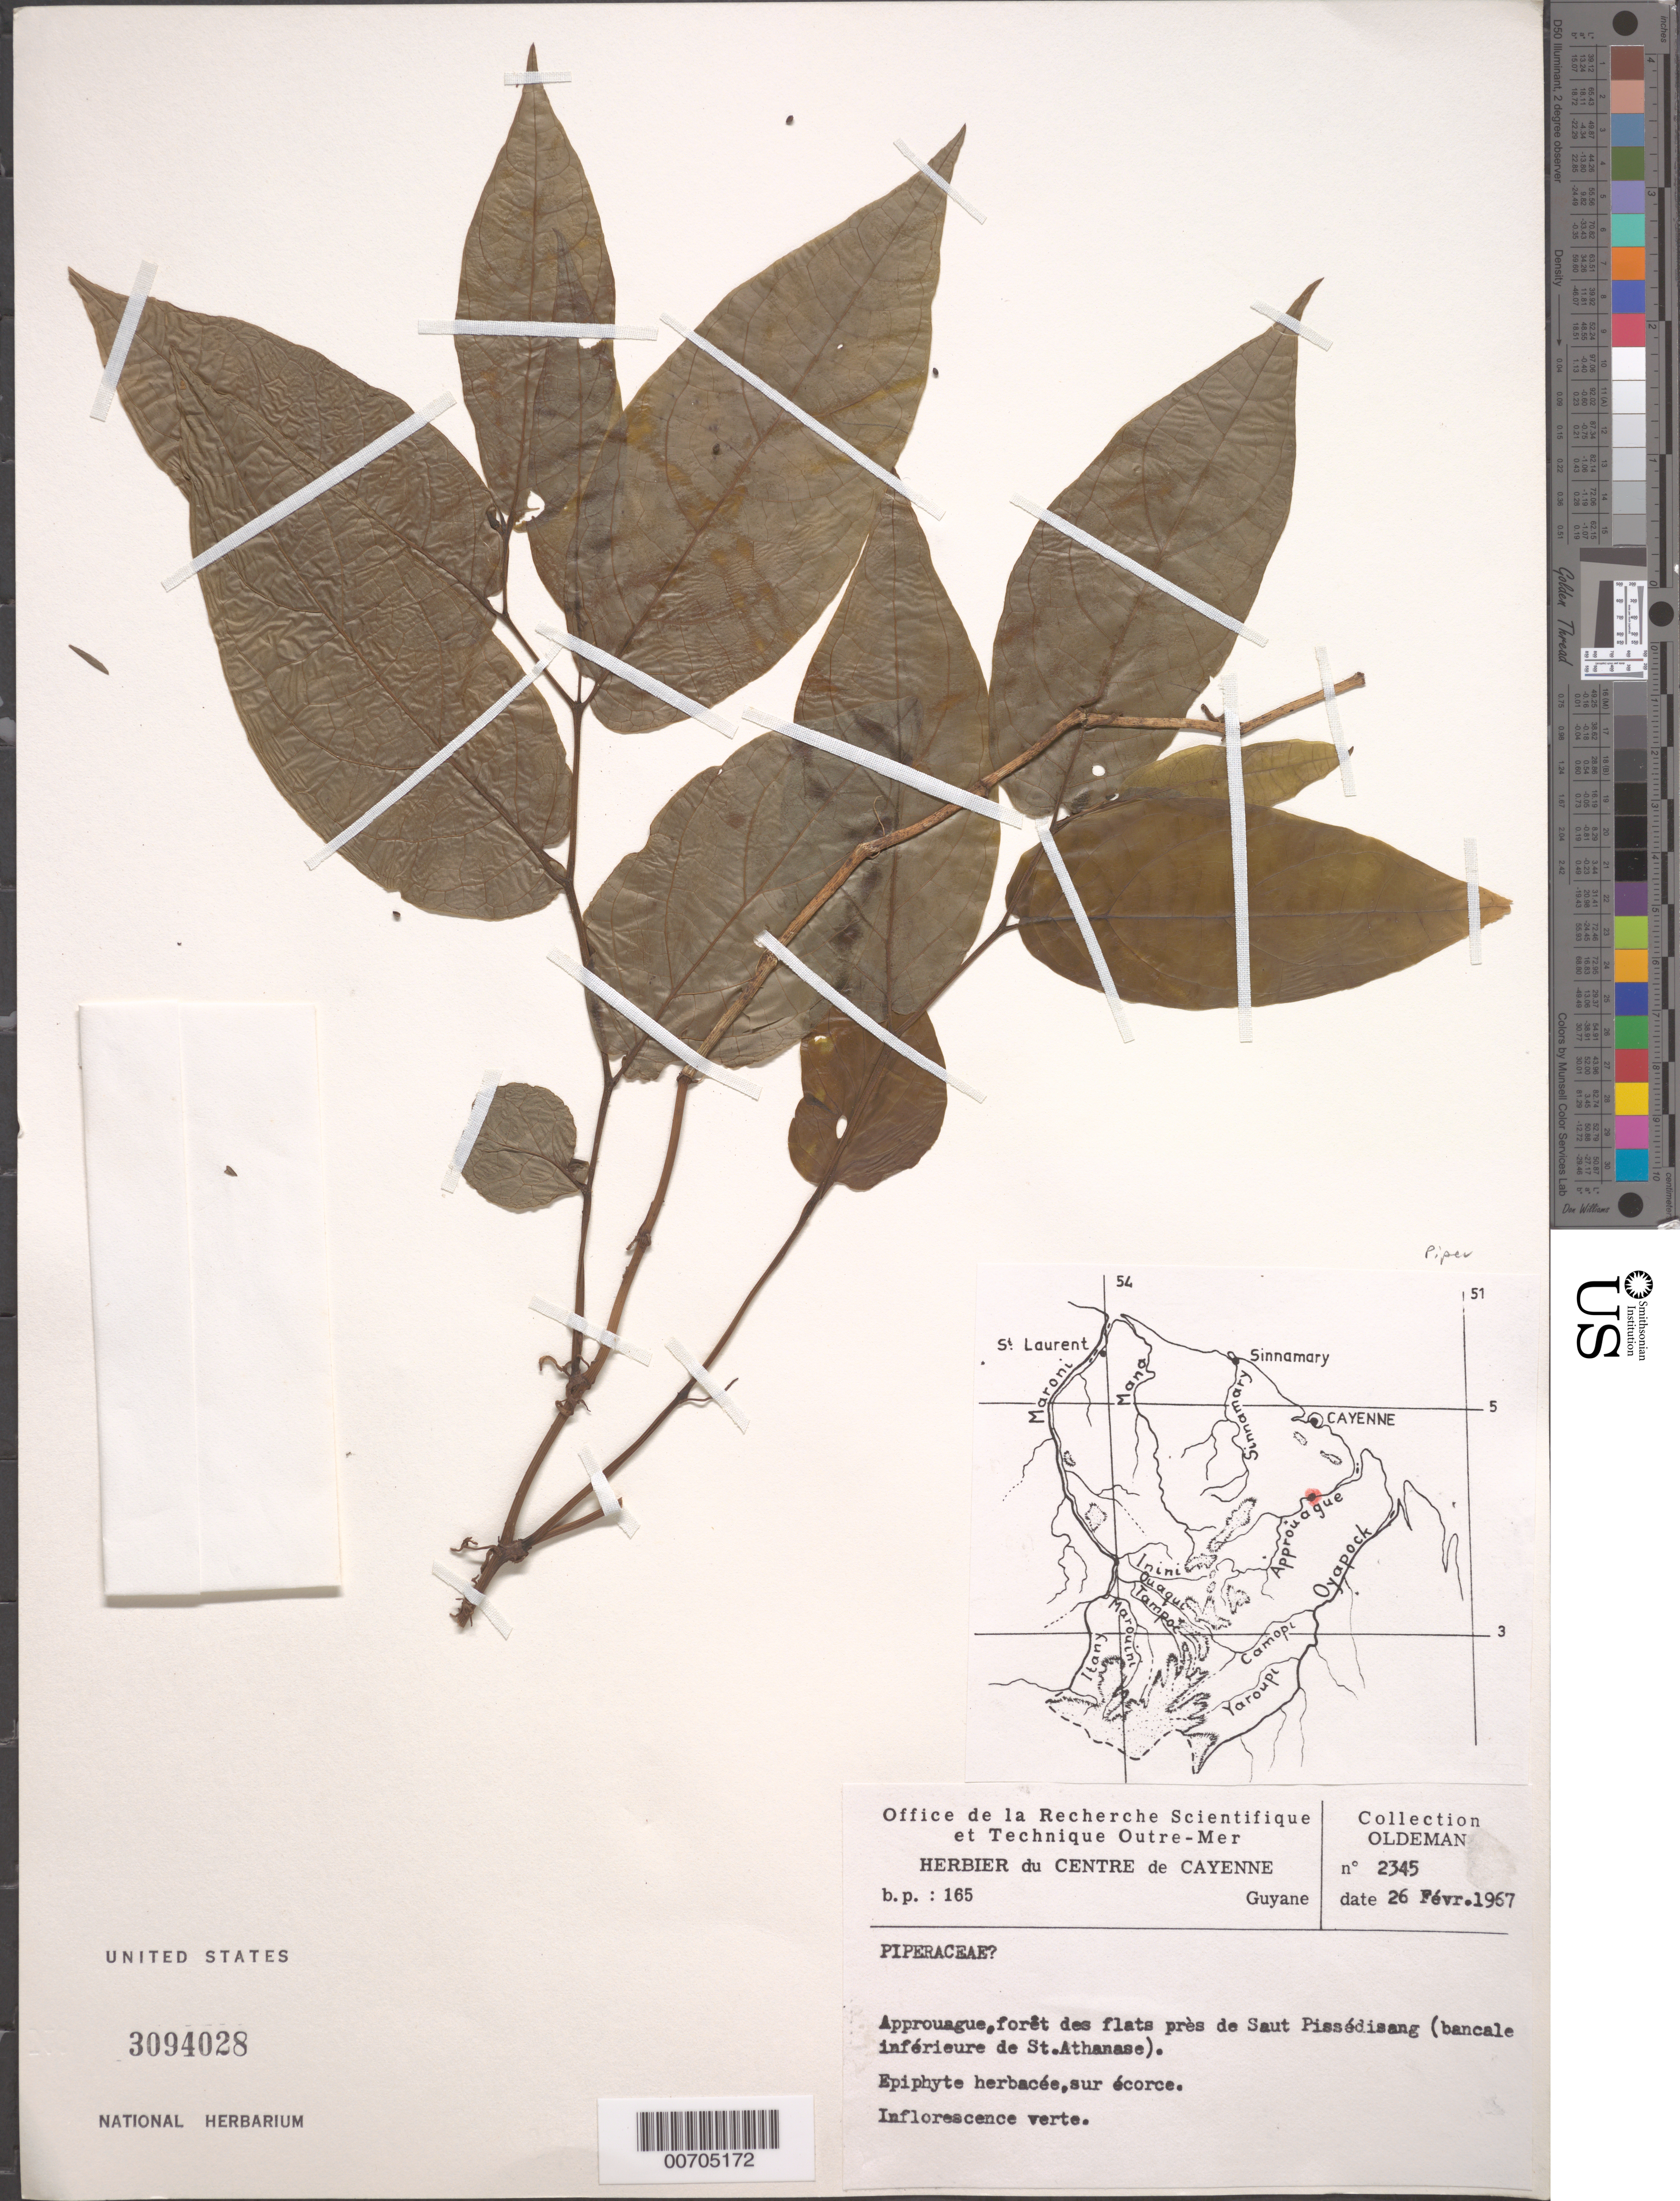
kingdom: Plantae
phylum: Tracheophyta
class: Magnoliopsida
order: Piperales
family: Piperaceae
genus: Piper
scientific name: Piper sp.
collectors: R. Oldeman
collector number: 2345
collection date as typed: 26-Feb-67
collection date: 1967-02-26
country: French Guiana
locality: Approuague, des flats pres de Saut Pissédisang (bancale inferieure de St. Athanase)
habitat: Forêt , sur écorce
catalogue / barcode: US 3094028